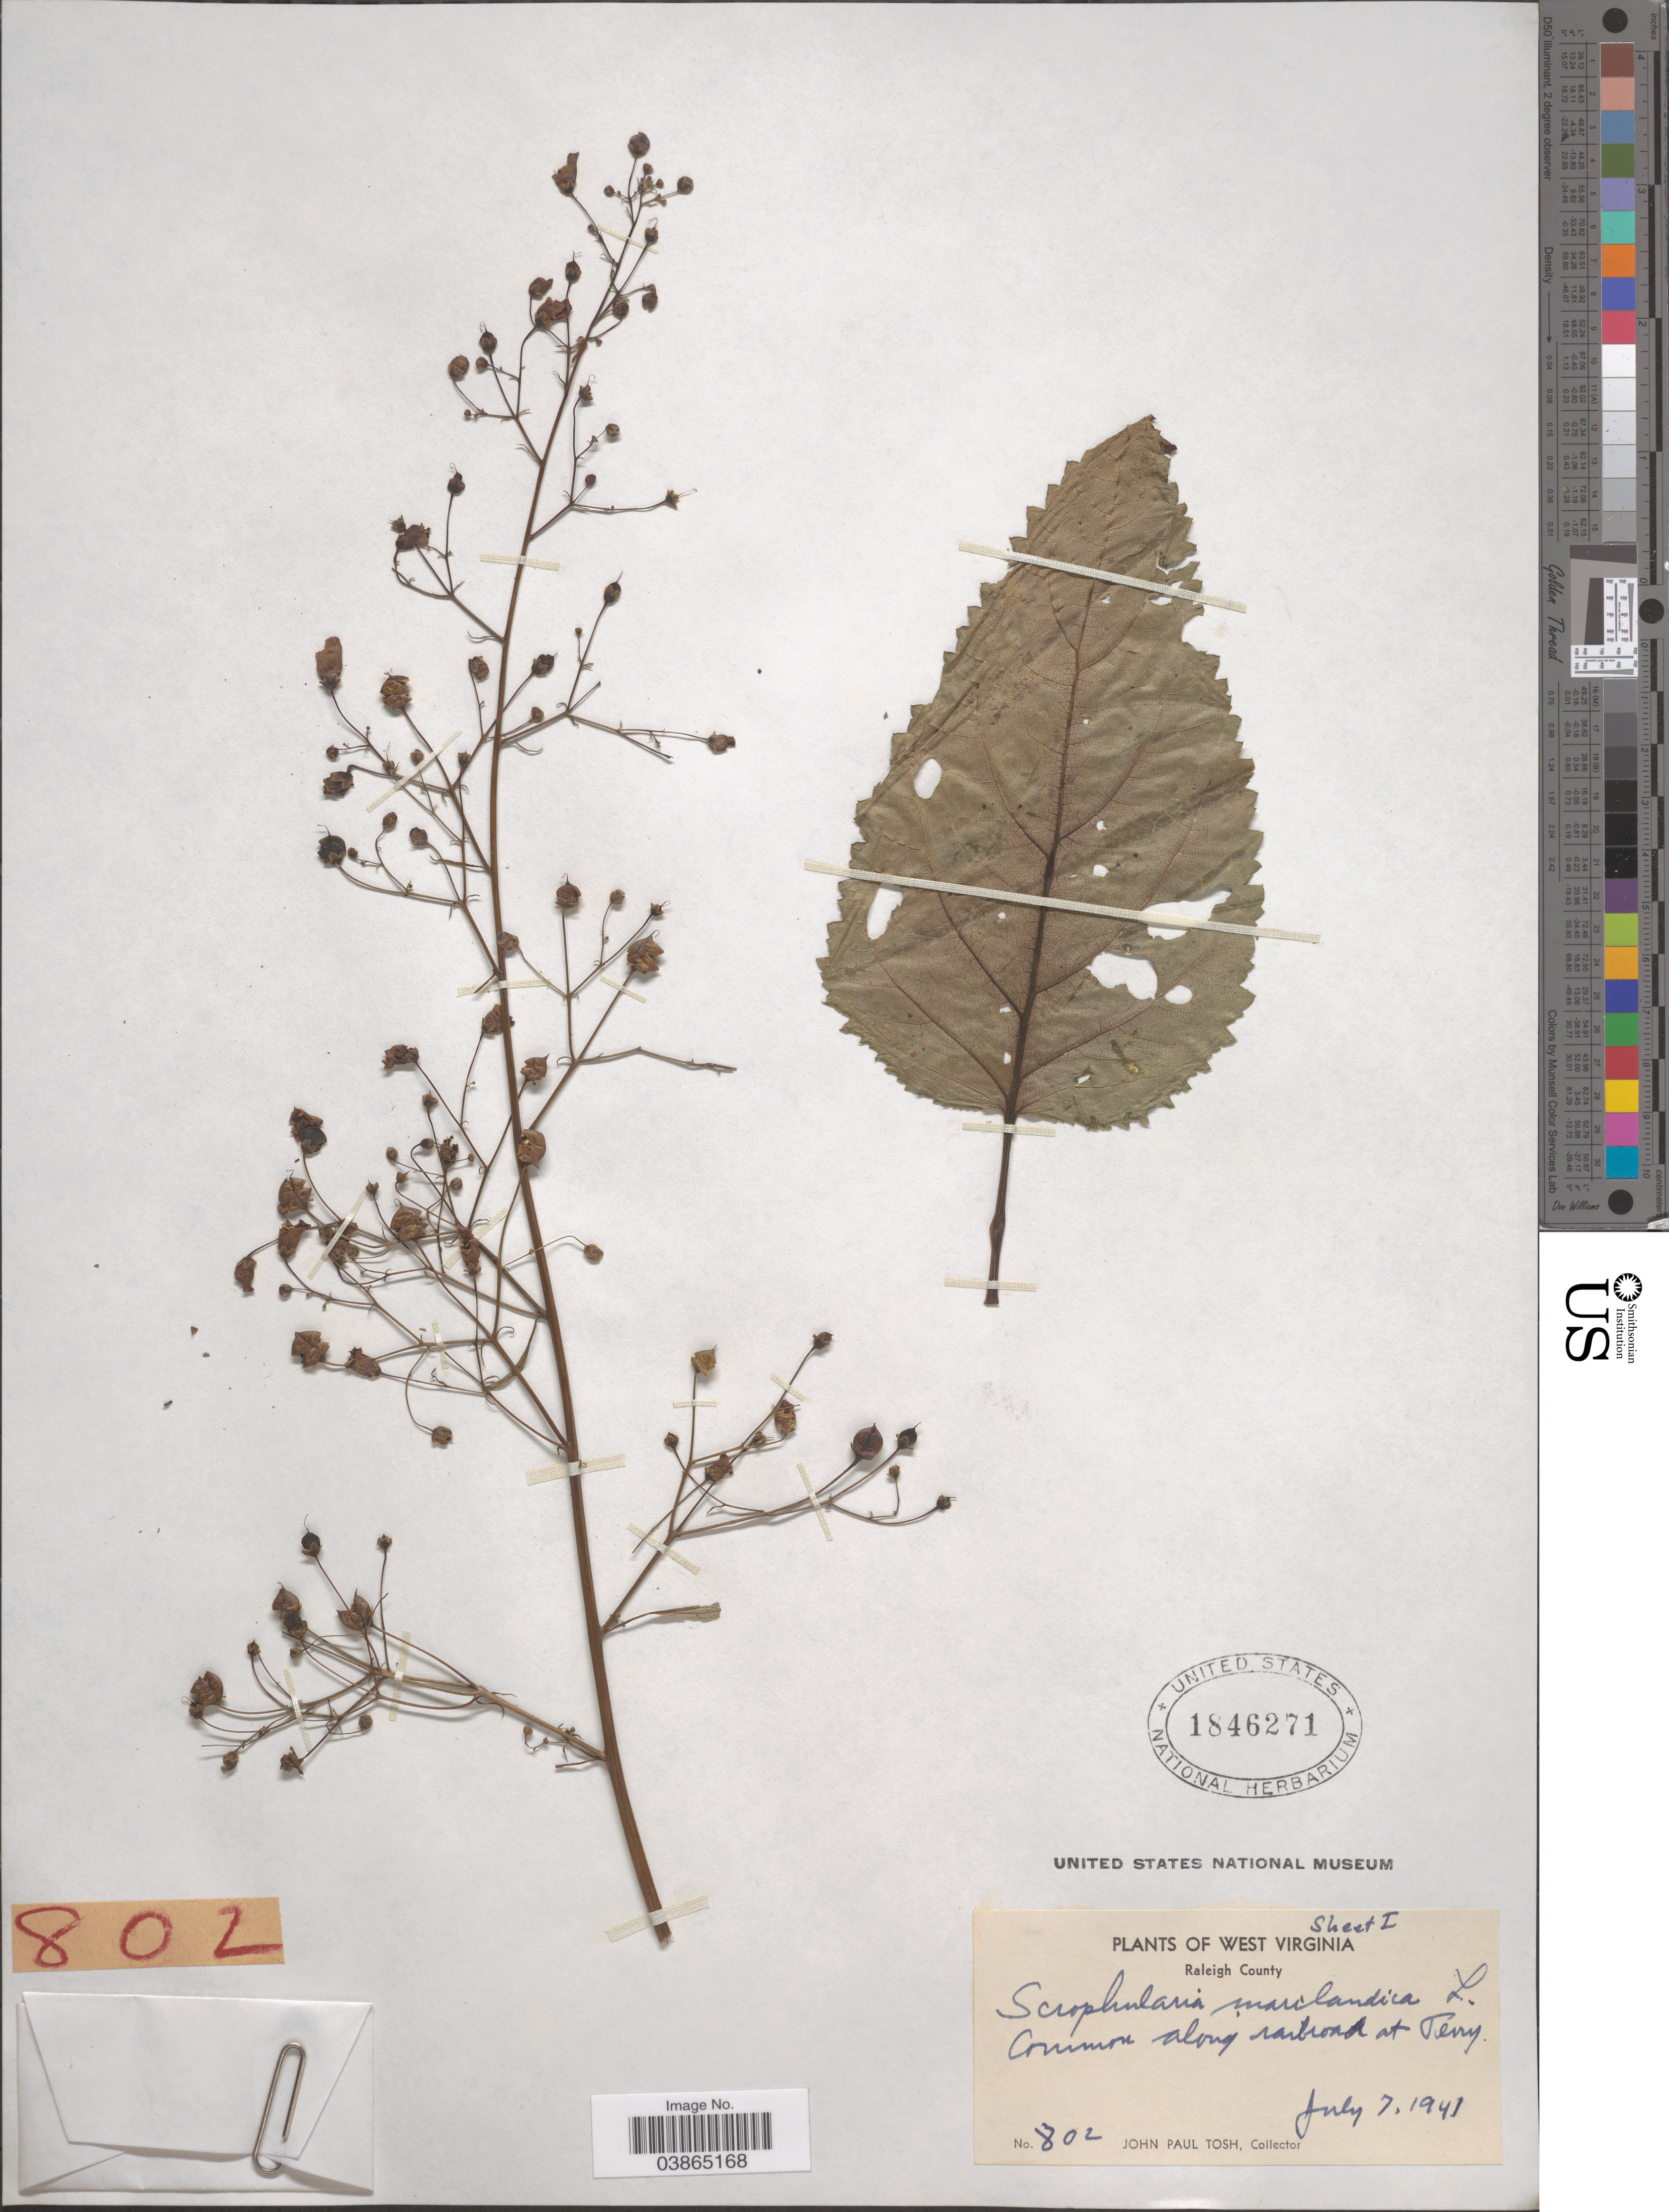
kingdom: Plantae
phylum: Tracheophyta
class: Magnoliopsida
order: Lamiales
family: Scrophulariaceae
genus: Scrophularia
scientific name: Scrophularia marilandica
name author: L.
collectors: J. Tosh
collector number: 802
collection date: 1941-07-07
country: United States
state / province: West Virginia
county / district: Raleigh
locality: Raleigh County. Common along railroad at Terry.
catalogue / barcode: US 1846271